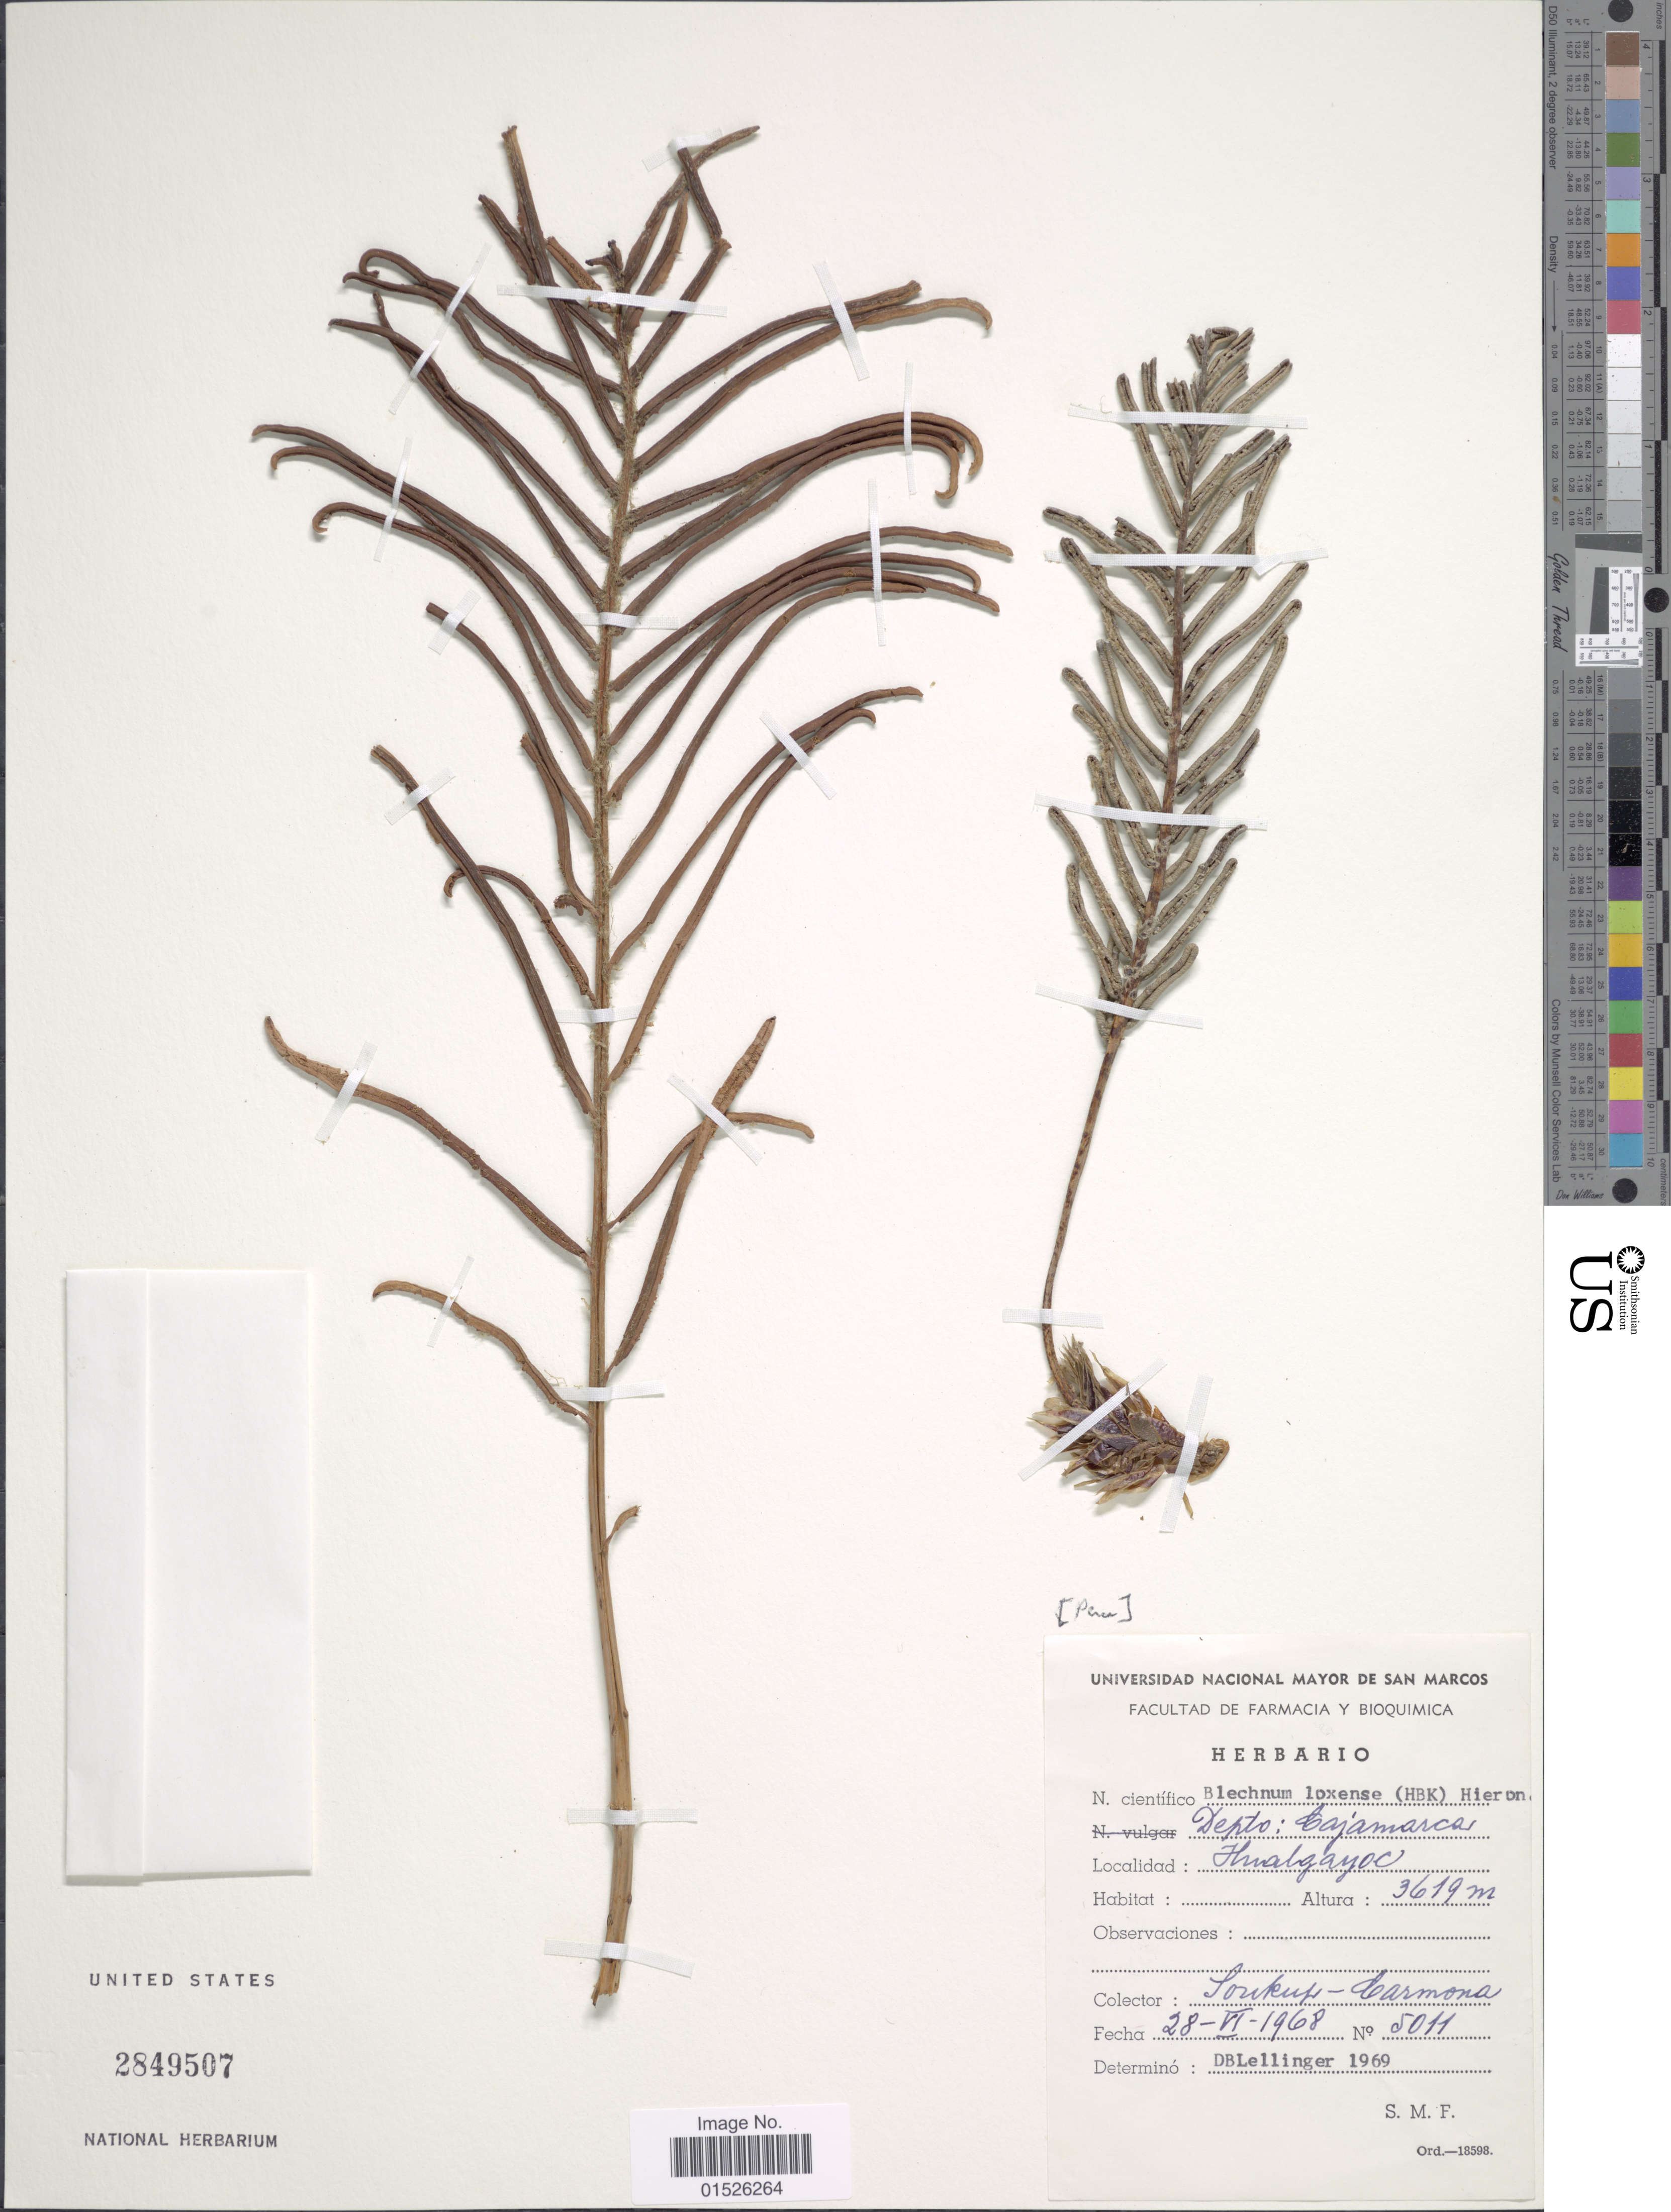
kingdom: Plantae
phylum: Tracheophyta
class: Polypodiopsida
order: Polypodiales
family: Blechnaceae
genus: Blechnum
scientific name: Blechnum loxense var. loxense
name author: (Kunth) Hook. ex Salomon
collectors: Soukup-Carmona, --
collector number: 5011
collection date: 1968-06-28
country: Peru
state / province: Cajamarca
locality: Depto: Cajamarca, Hualganca.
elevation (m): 3619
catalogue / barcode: US 2849507